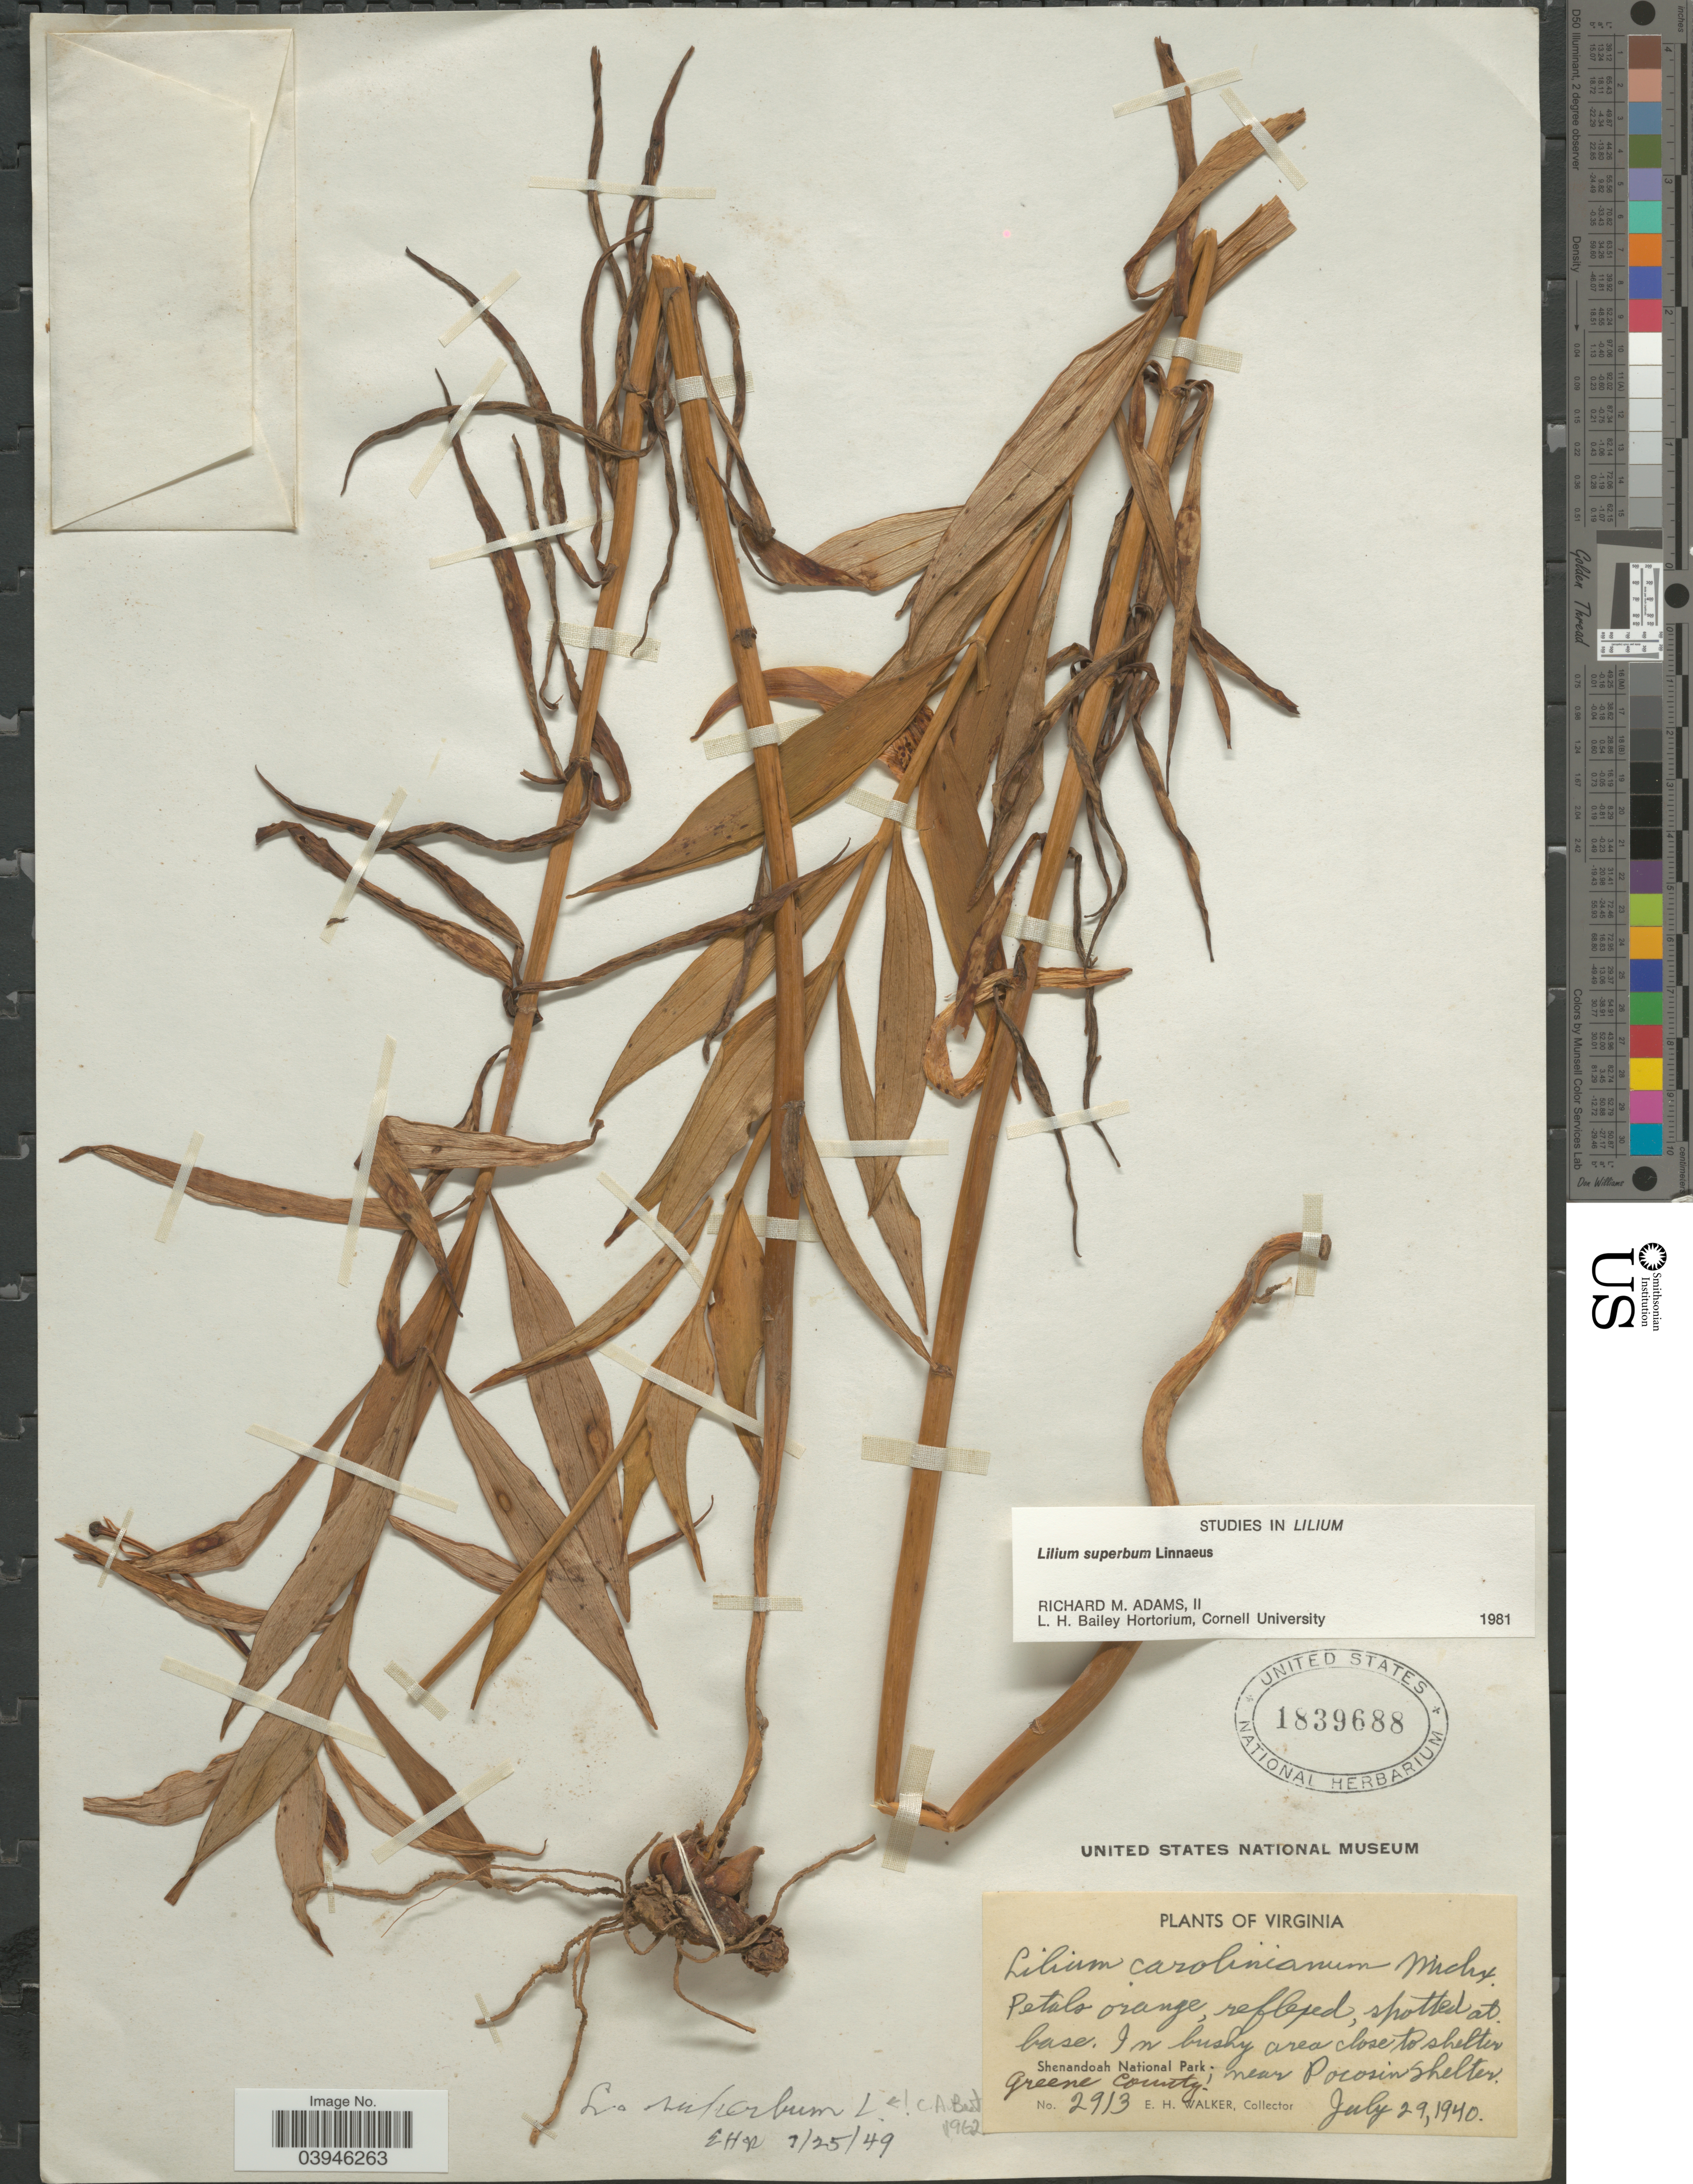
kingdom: Plantae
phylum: Tracheophyta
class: Liliopsida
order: Liliales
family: Liliaceae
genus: Lilium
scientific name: Lilium superbum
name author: L.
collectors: E. H. Walker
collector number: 2913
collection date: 1940-07-29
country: United States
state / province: Virginia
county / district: Greene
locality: Close to shelter near Pocosin Shelter. Shenandoah National Park; Greene County.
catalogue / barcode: US 1839688